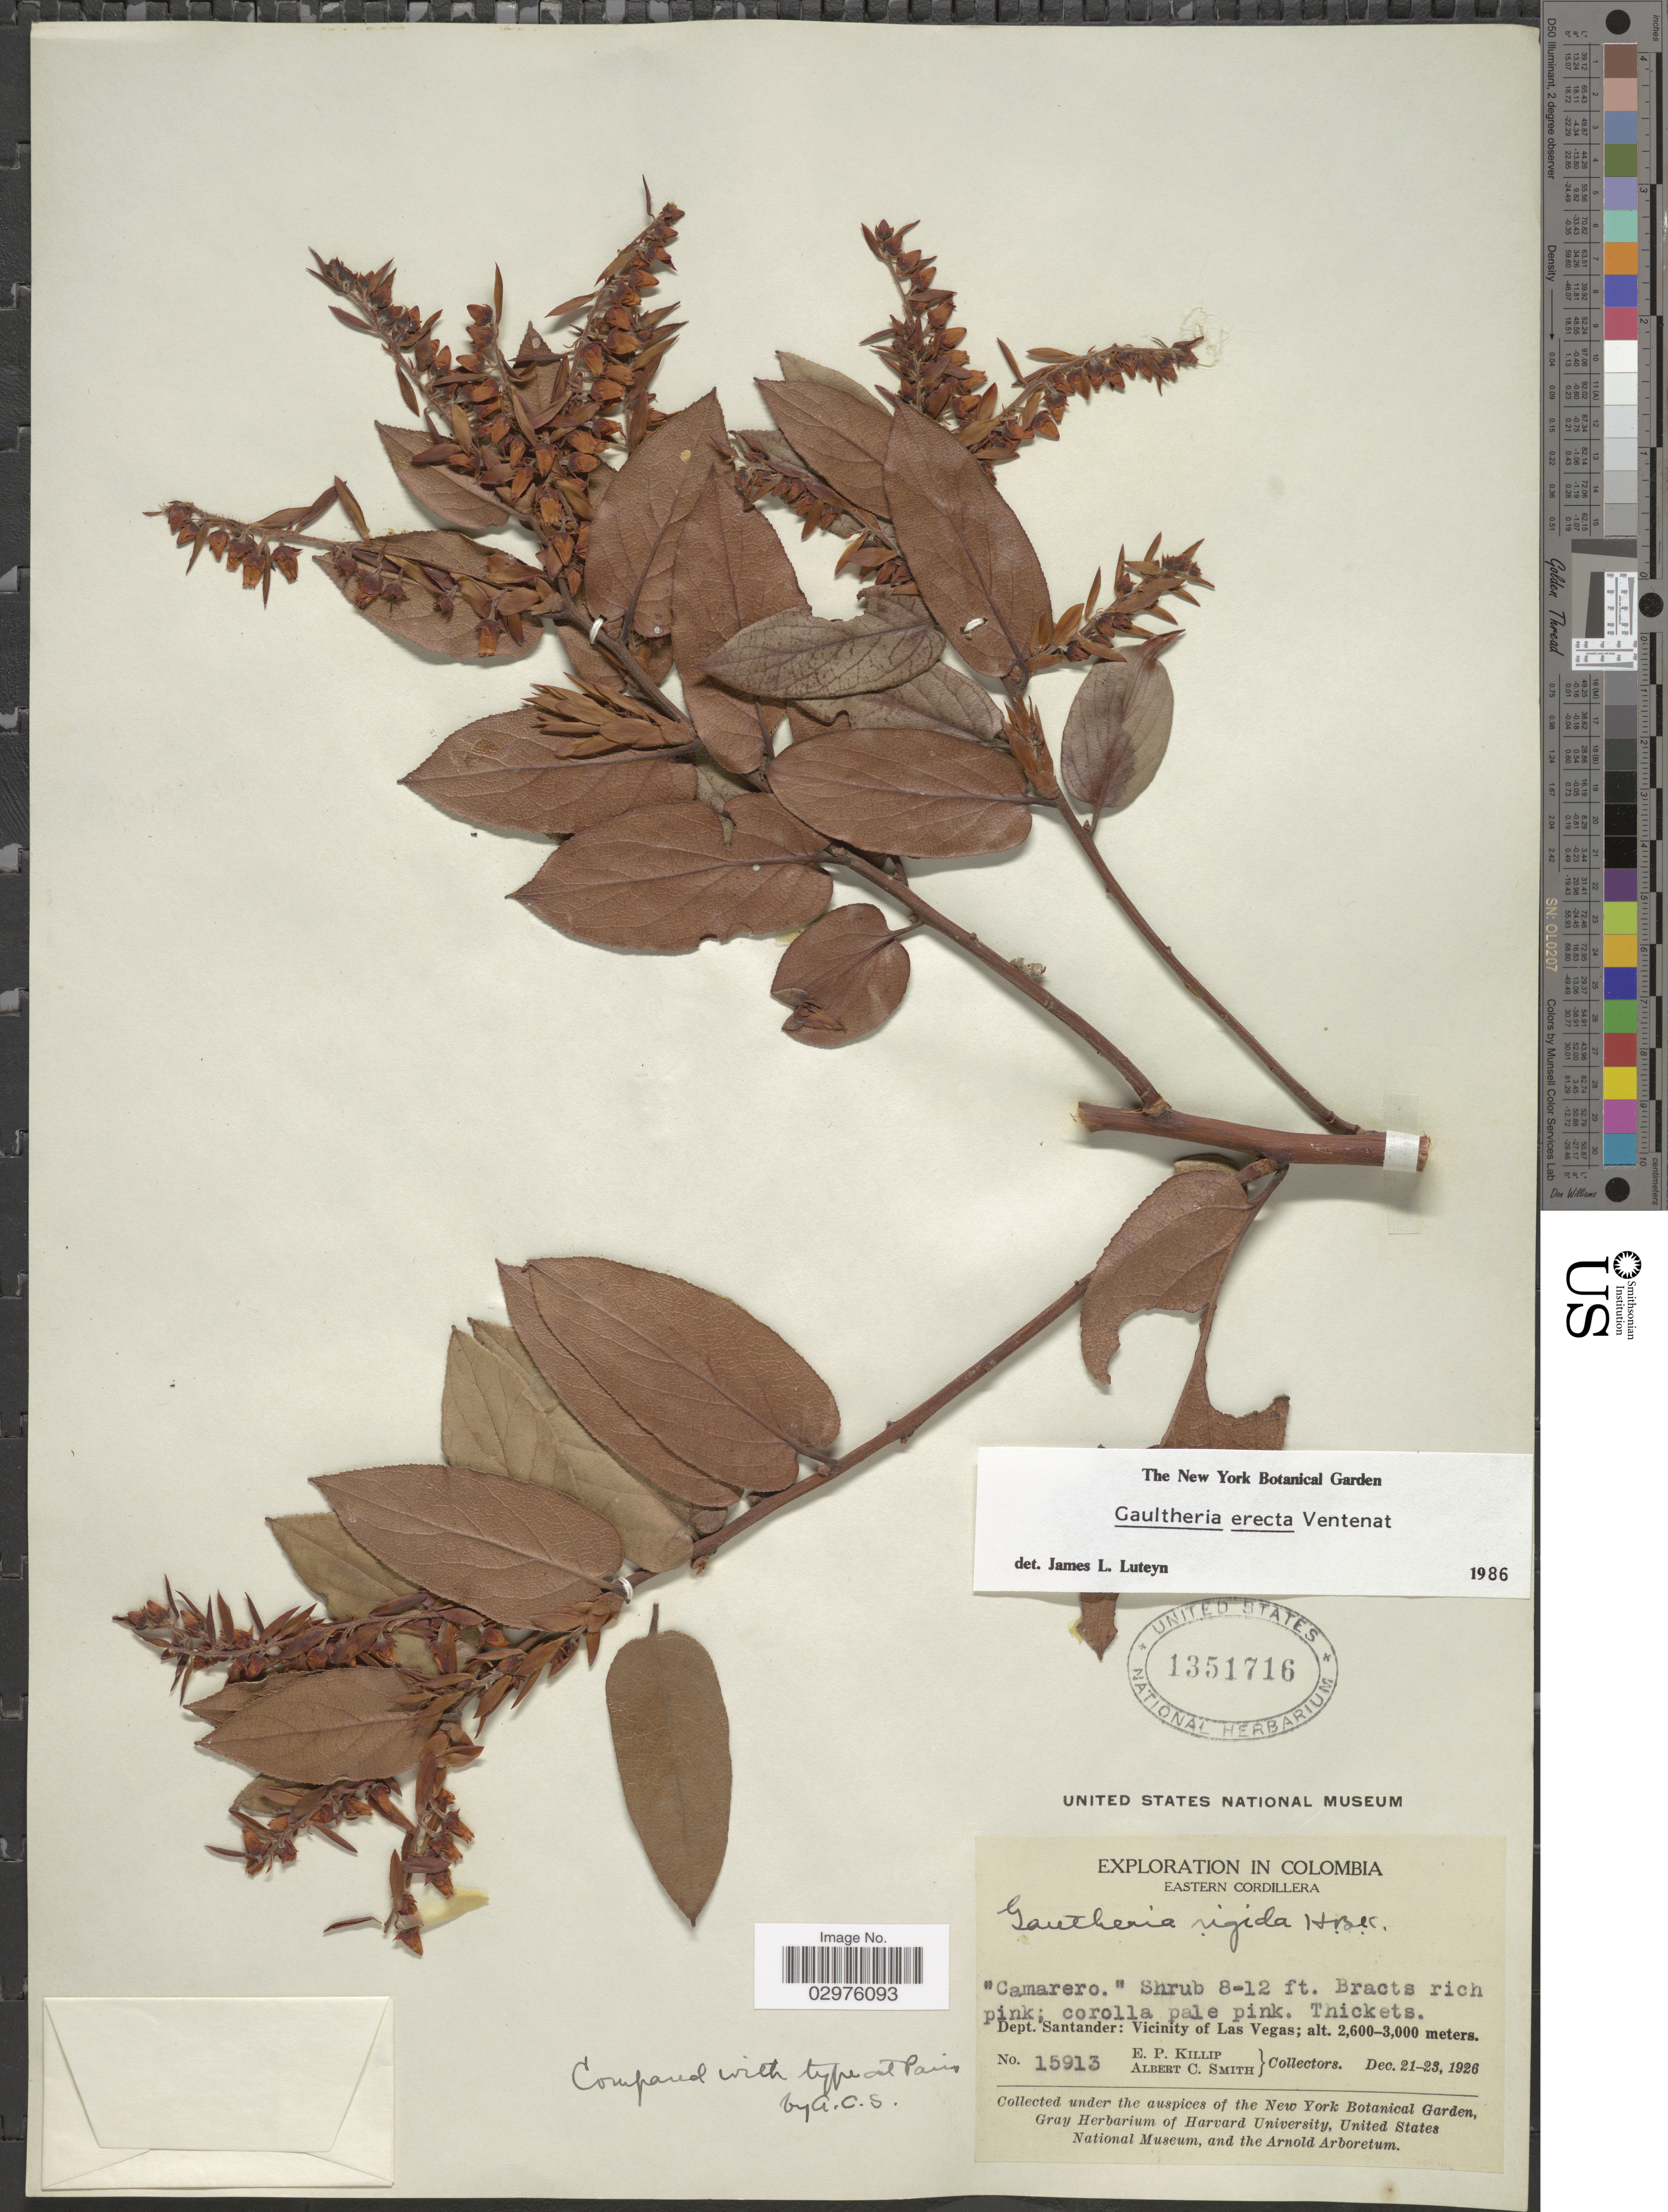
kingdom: Plantae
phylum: Tracheophyta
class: Magnoliopsida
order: Ericales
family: Ericaceae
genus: Gaultheria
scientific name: Gaultheria erecta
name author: Vent.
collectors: E. P. Killip & A. C. Smith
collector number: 15913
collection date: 1926-12-21/1926-12-23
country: Colombia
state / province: Santander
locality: Eastern Cordillera. Dept. Santander: Vicinity of Las Vegas.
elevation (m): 2600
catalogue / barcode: US 1351716